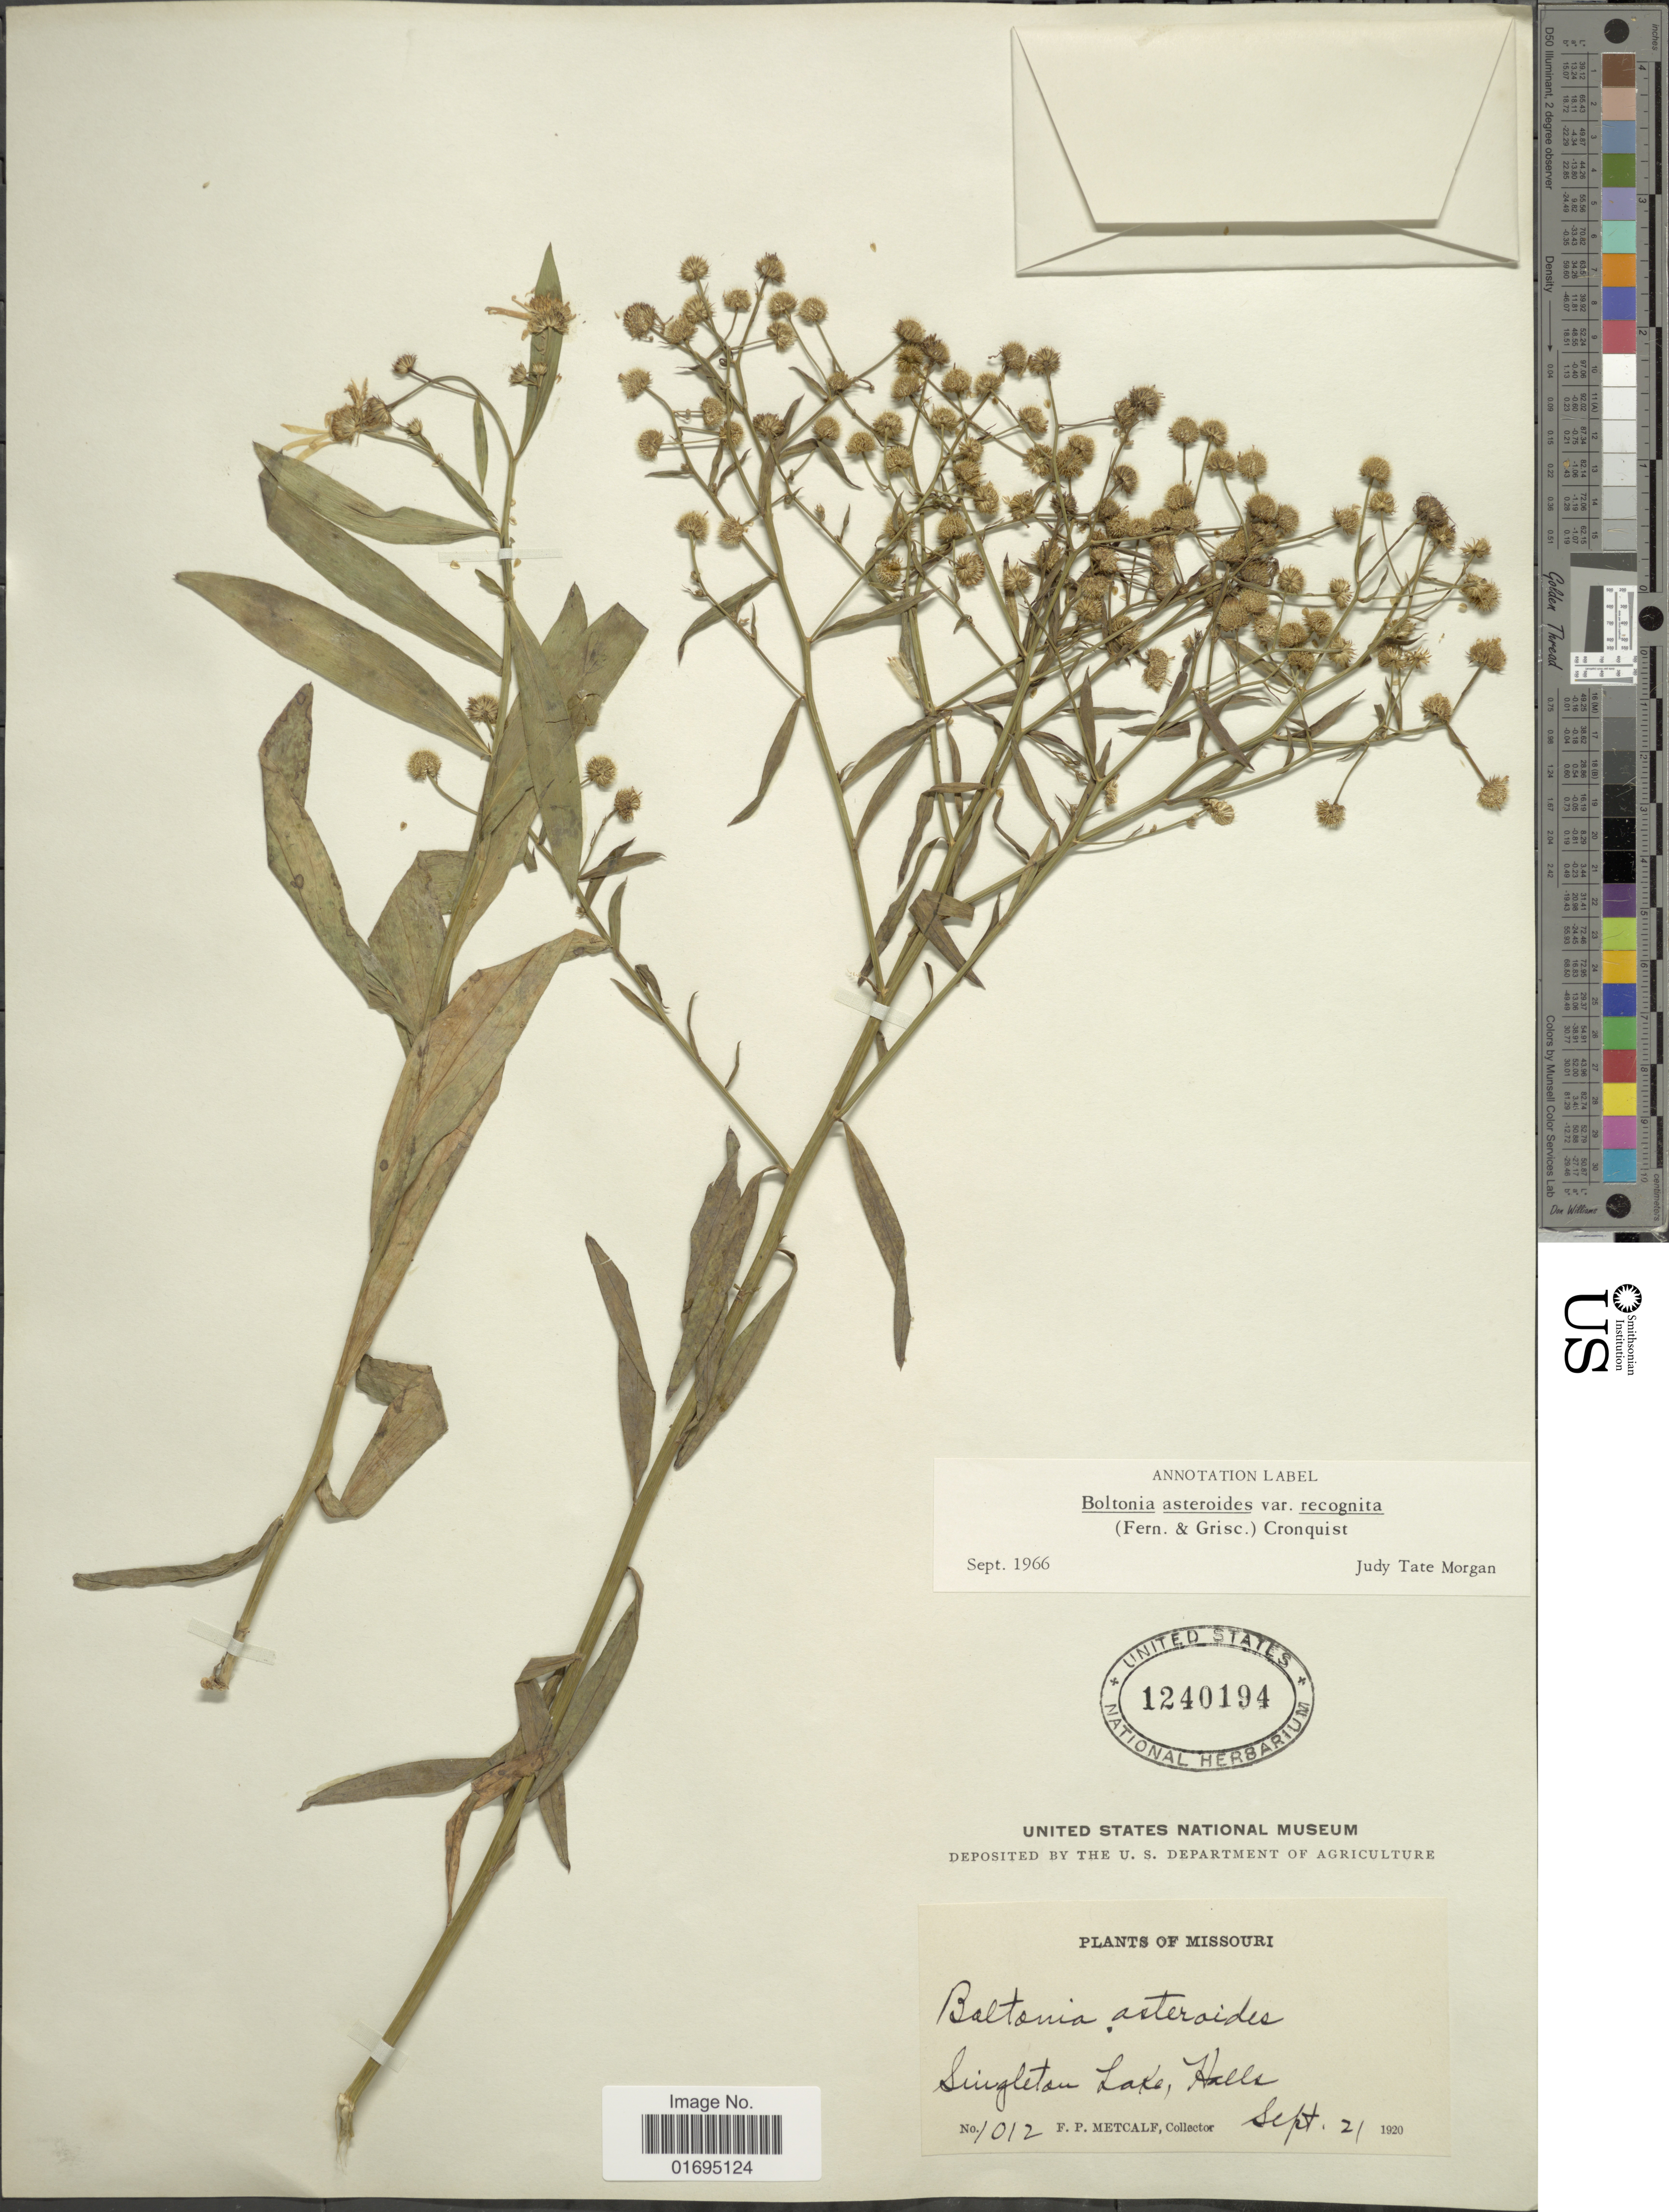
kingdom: Plantae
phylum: Tracheophyta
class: Magnoliopsida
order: Asterales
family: Asteraceae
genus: Boltonia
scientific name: Boltonia asteroides var. recognita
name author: (Fernald & Griscom) Cronq.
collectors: F. Metcalf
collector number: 1012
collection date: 1920-09-21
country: United States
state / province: Missouri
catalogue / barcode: US 1240194